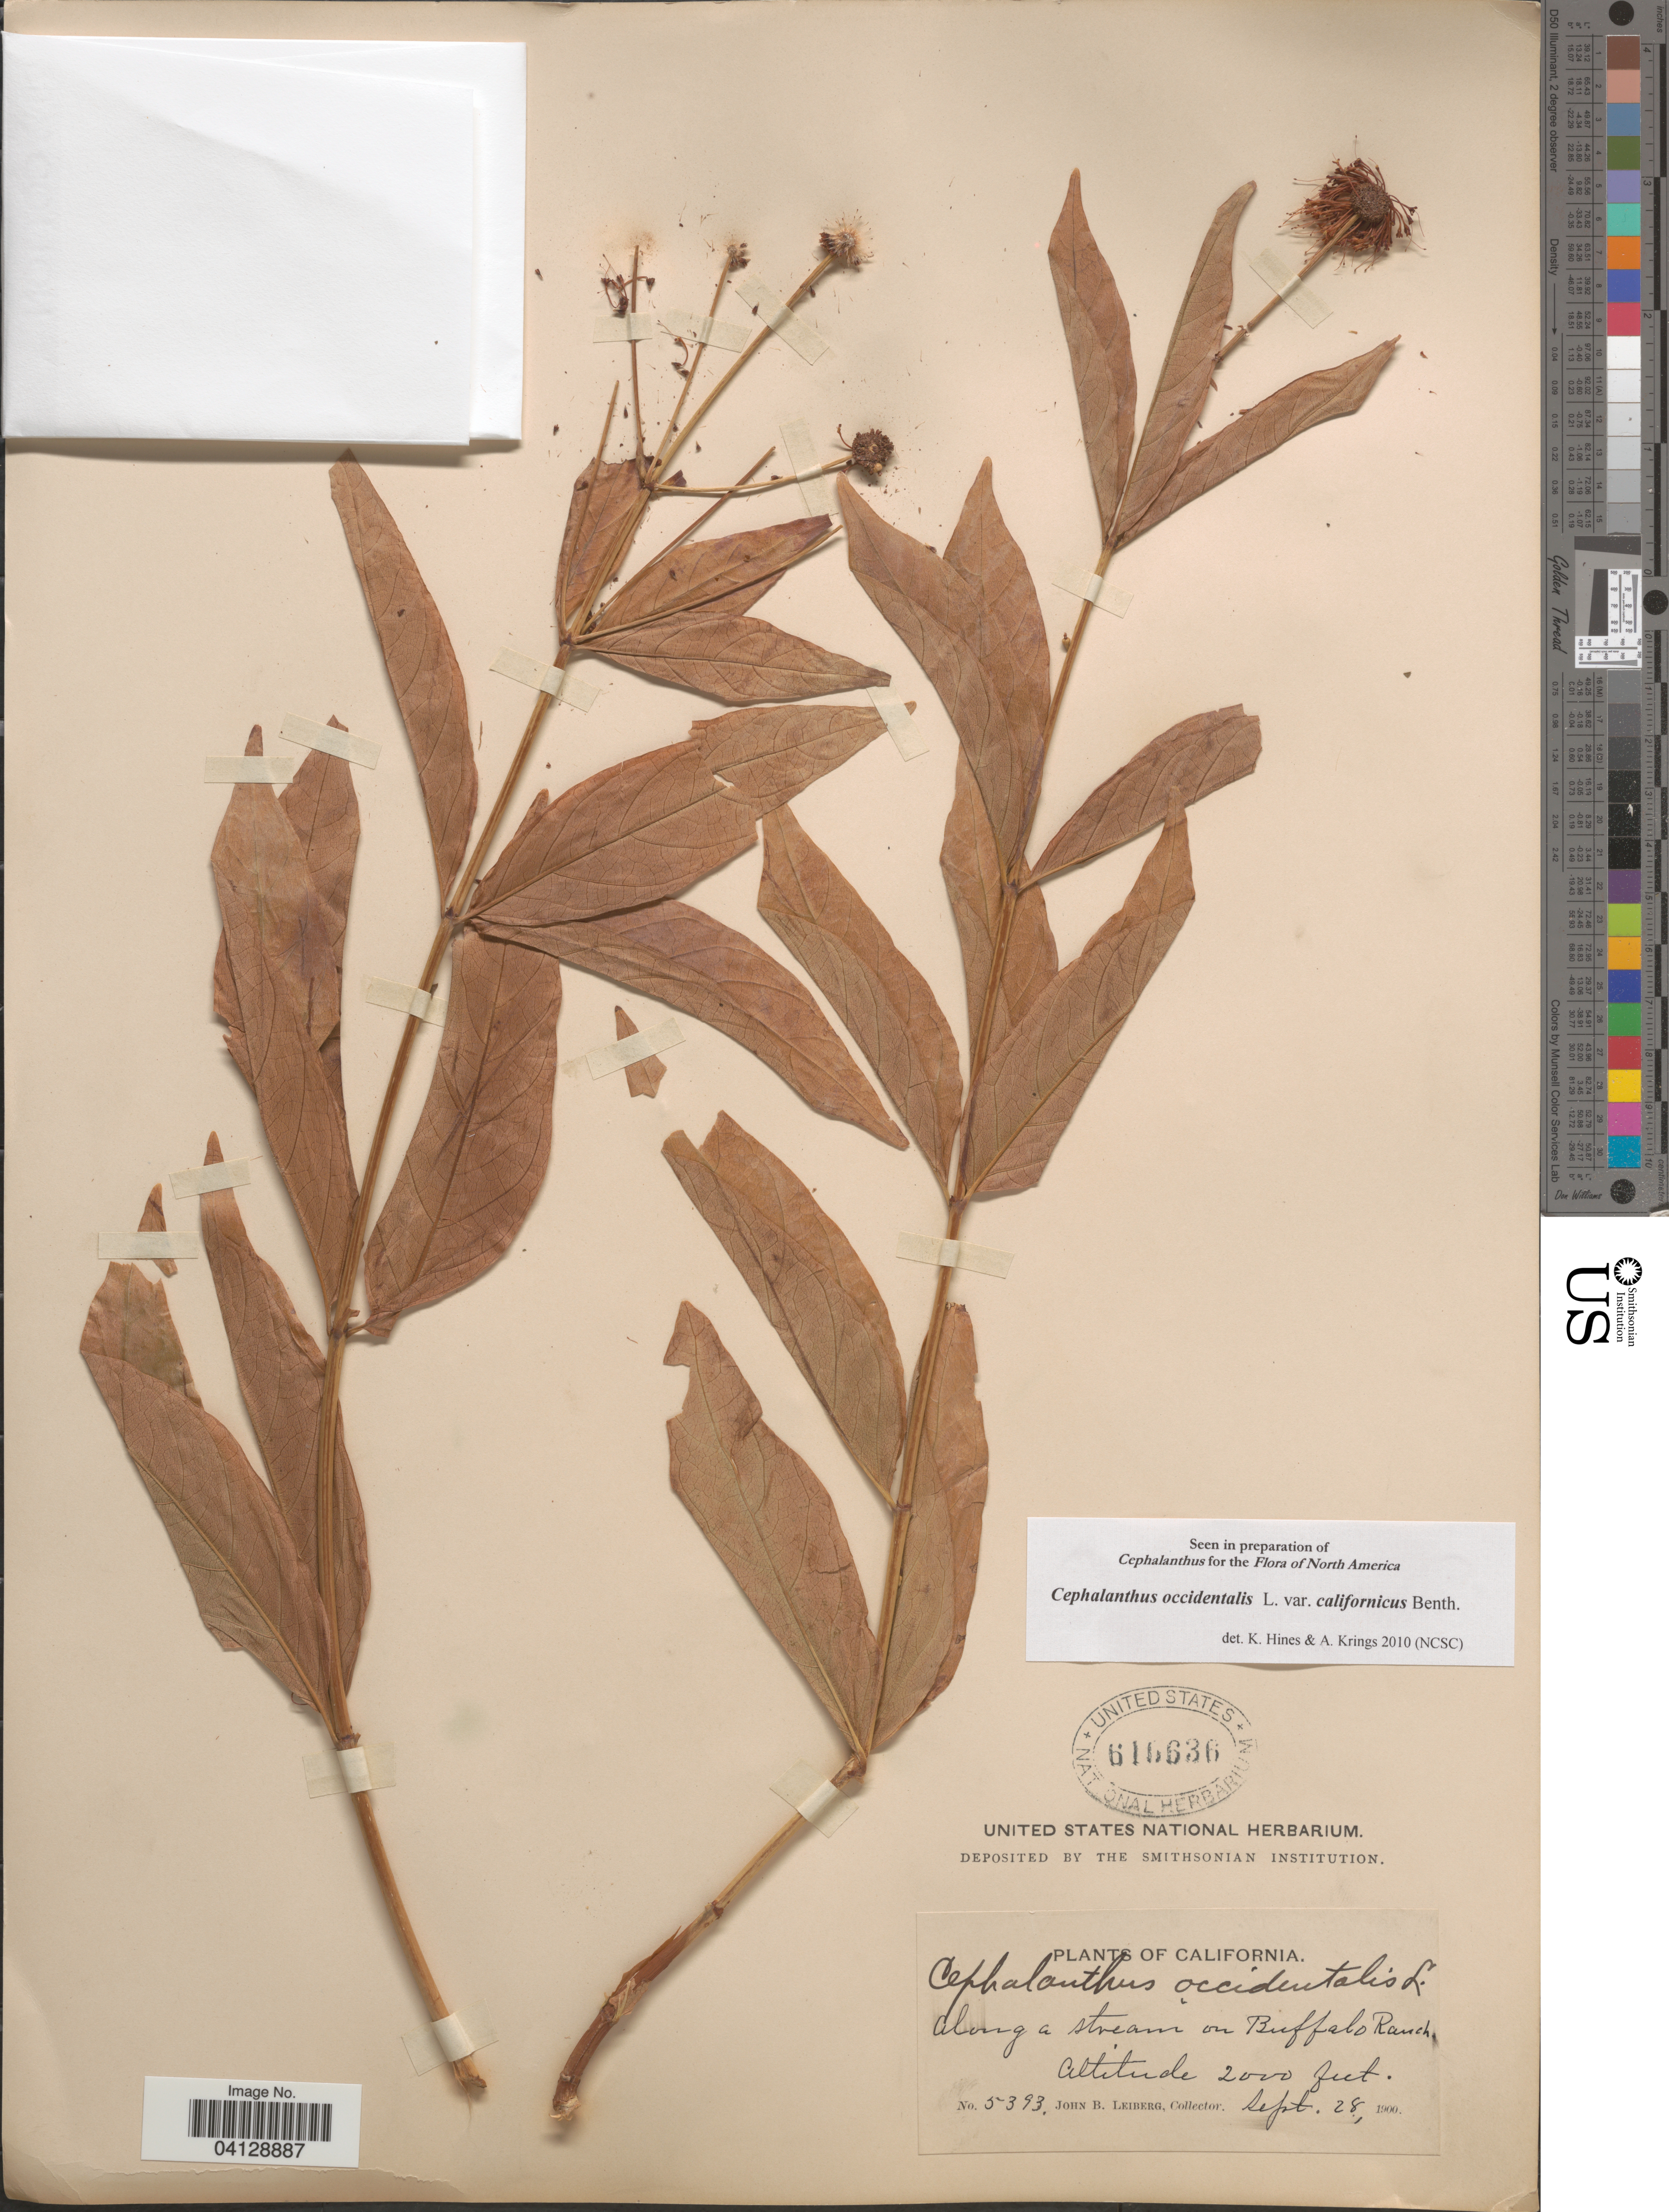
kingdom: Plantae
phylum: Tracheophyta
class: Magnoliopsida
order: Gentianales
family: Rubiaceae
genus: Cephalanthus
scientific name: Cephalanthus occidentalis var. californicus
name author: Benth.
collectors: J. B. Leiberg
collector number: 5393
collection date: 1900-09-28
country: United States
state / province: California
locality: Along a stream on Buffalo Ranch.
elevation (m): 610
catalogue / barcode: US 616636